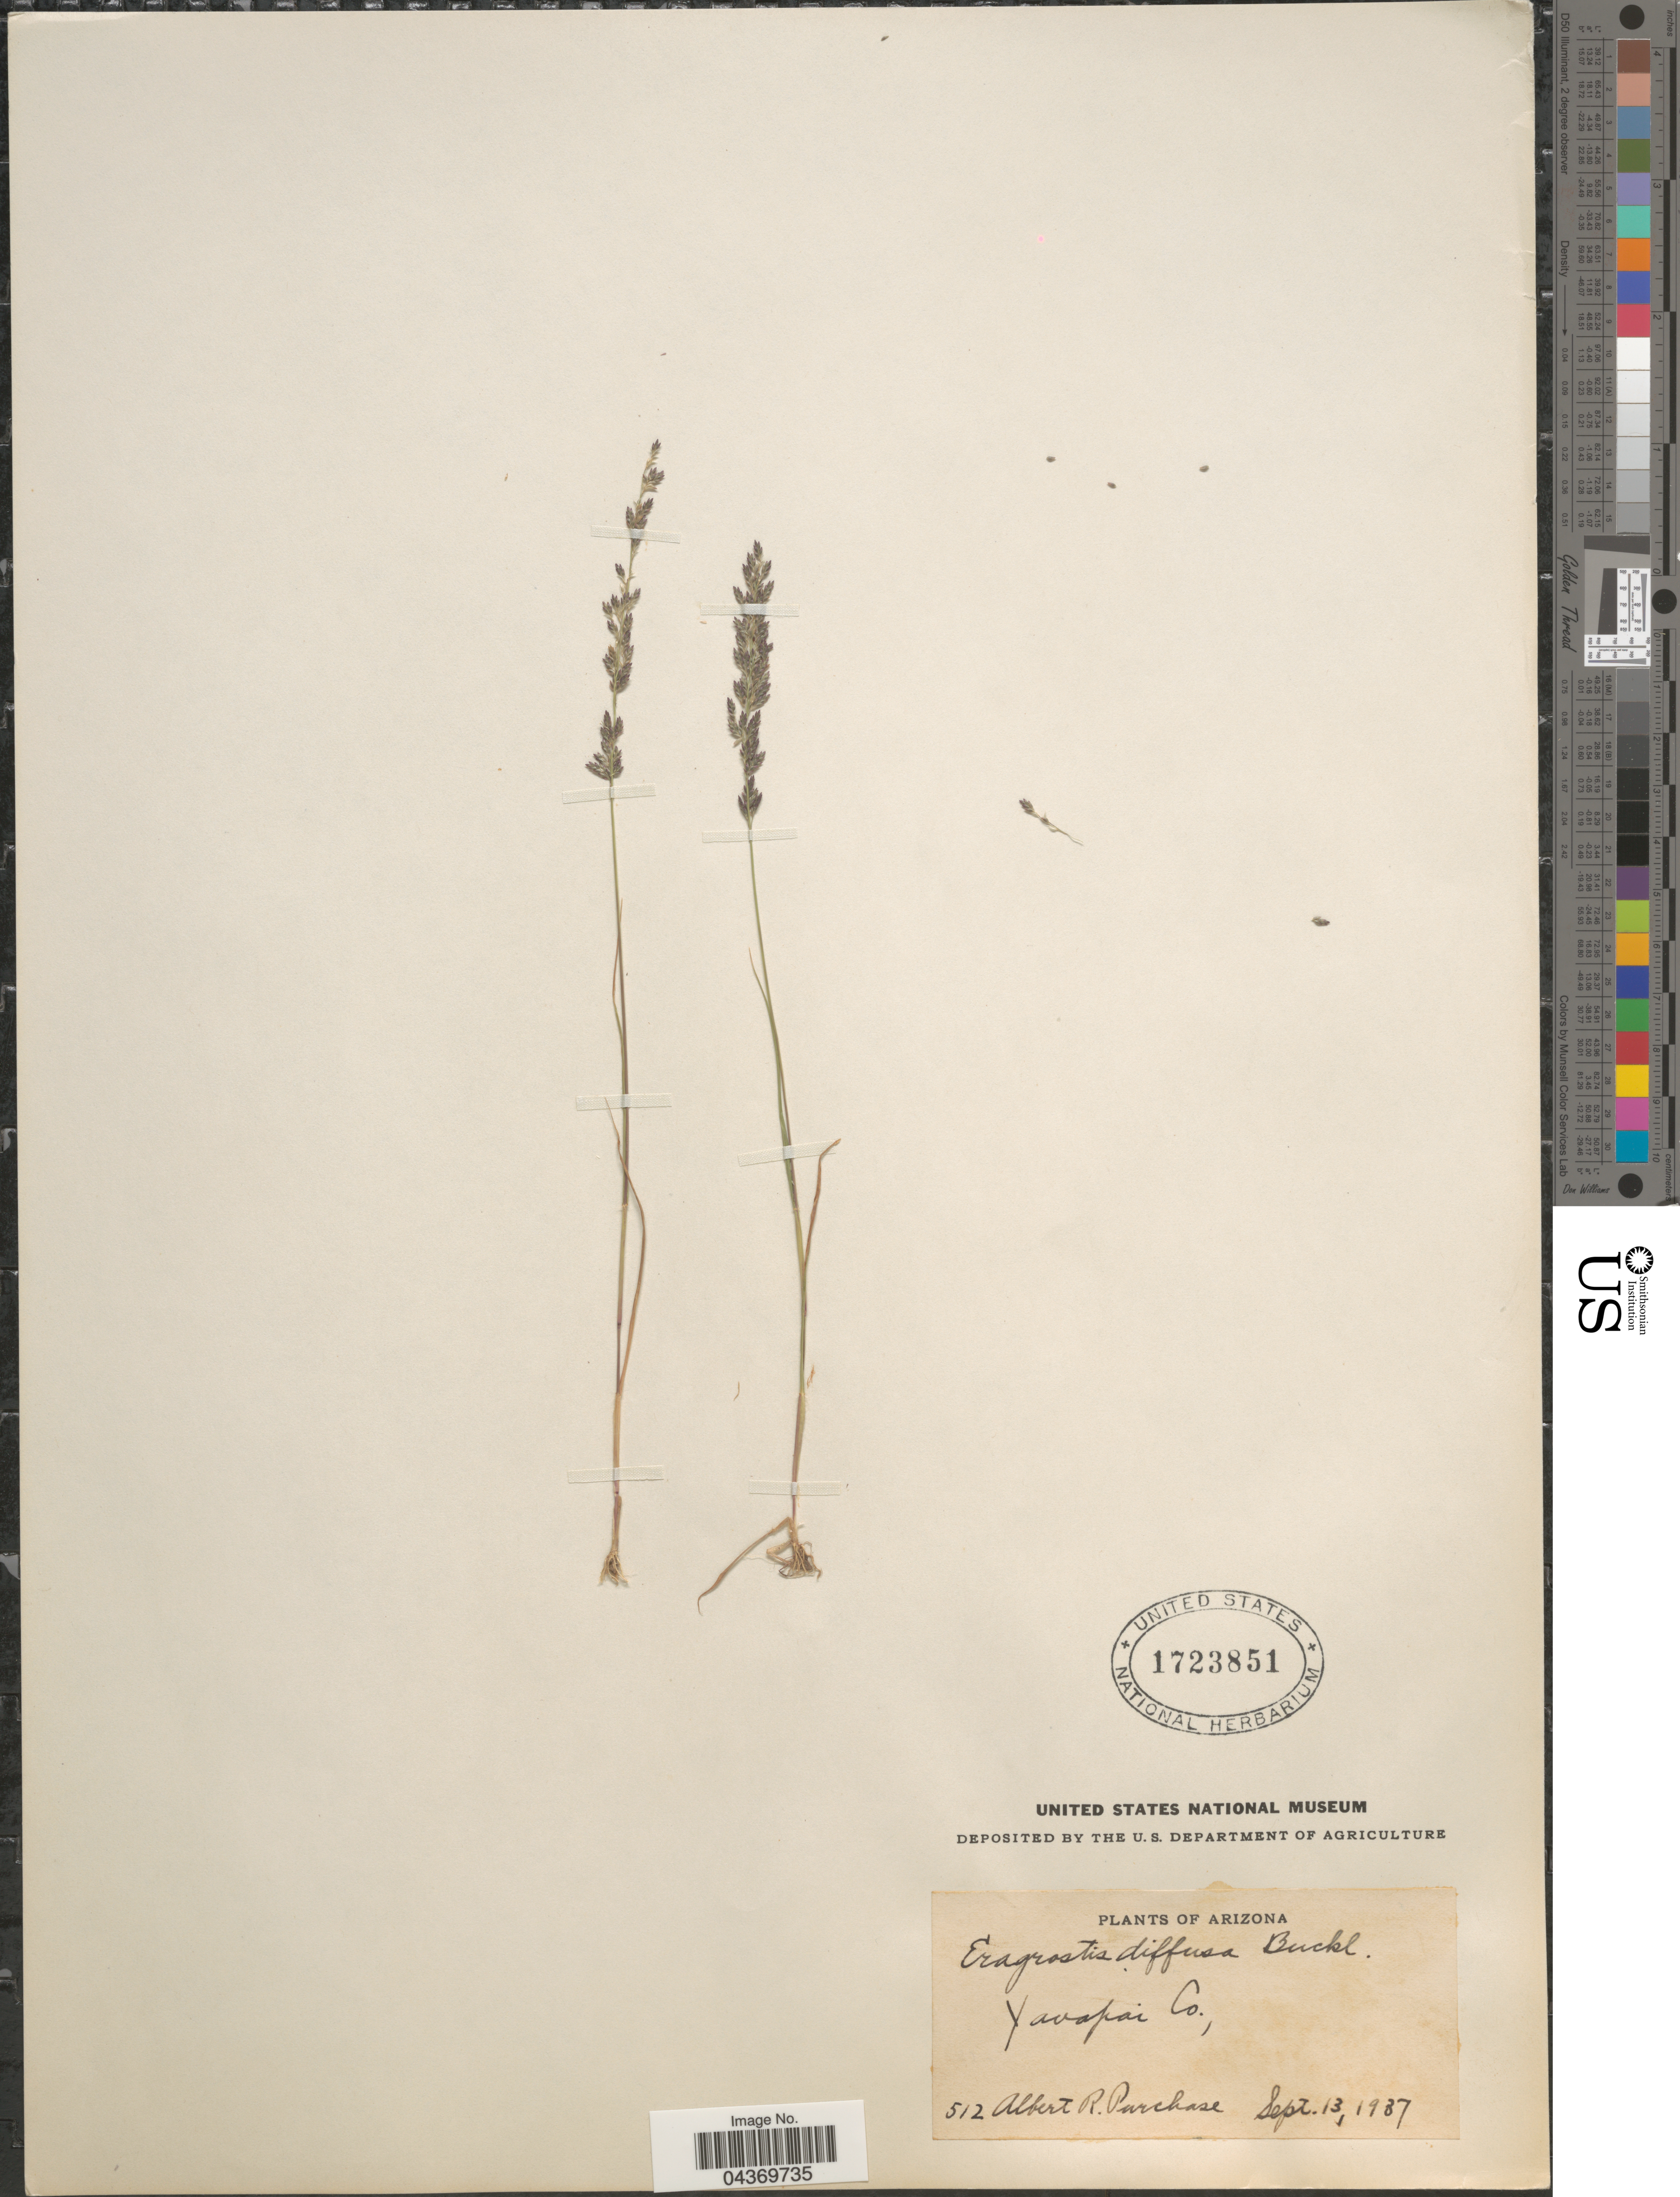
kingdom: Plantae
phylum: Tracheophyta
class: Liliopsida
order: Poales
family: Poaceae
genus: Eragrostis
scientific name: Eragrostis pectinacea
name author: (Michx.) Nees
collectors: A. Purchase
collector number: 512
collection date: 1937-09-13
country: United States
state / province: Arizona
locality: Yavapai Co.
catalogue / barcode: US 1723851